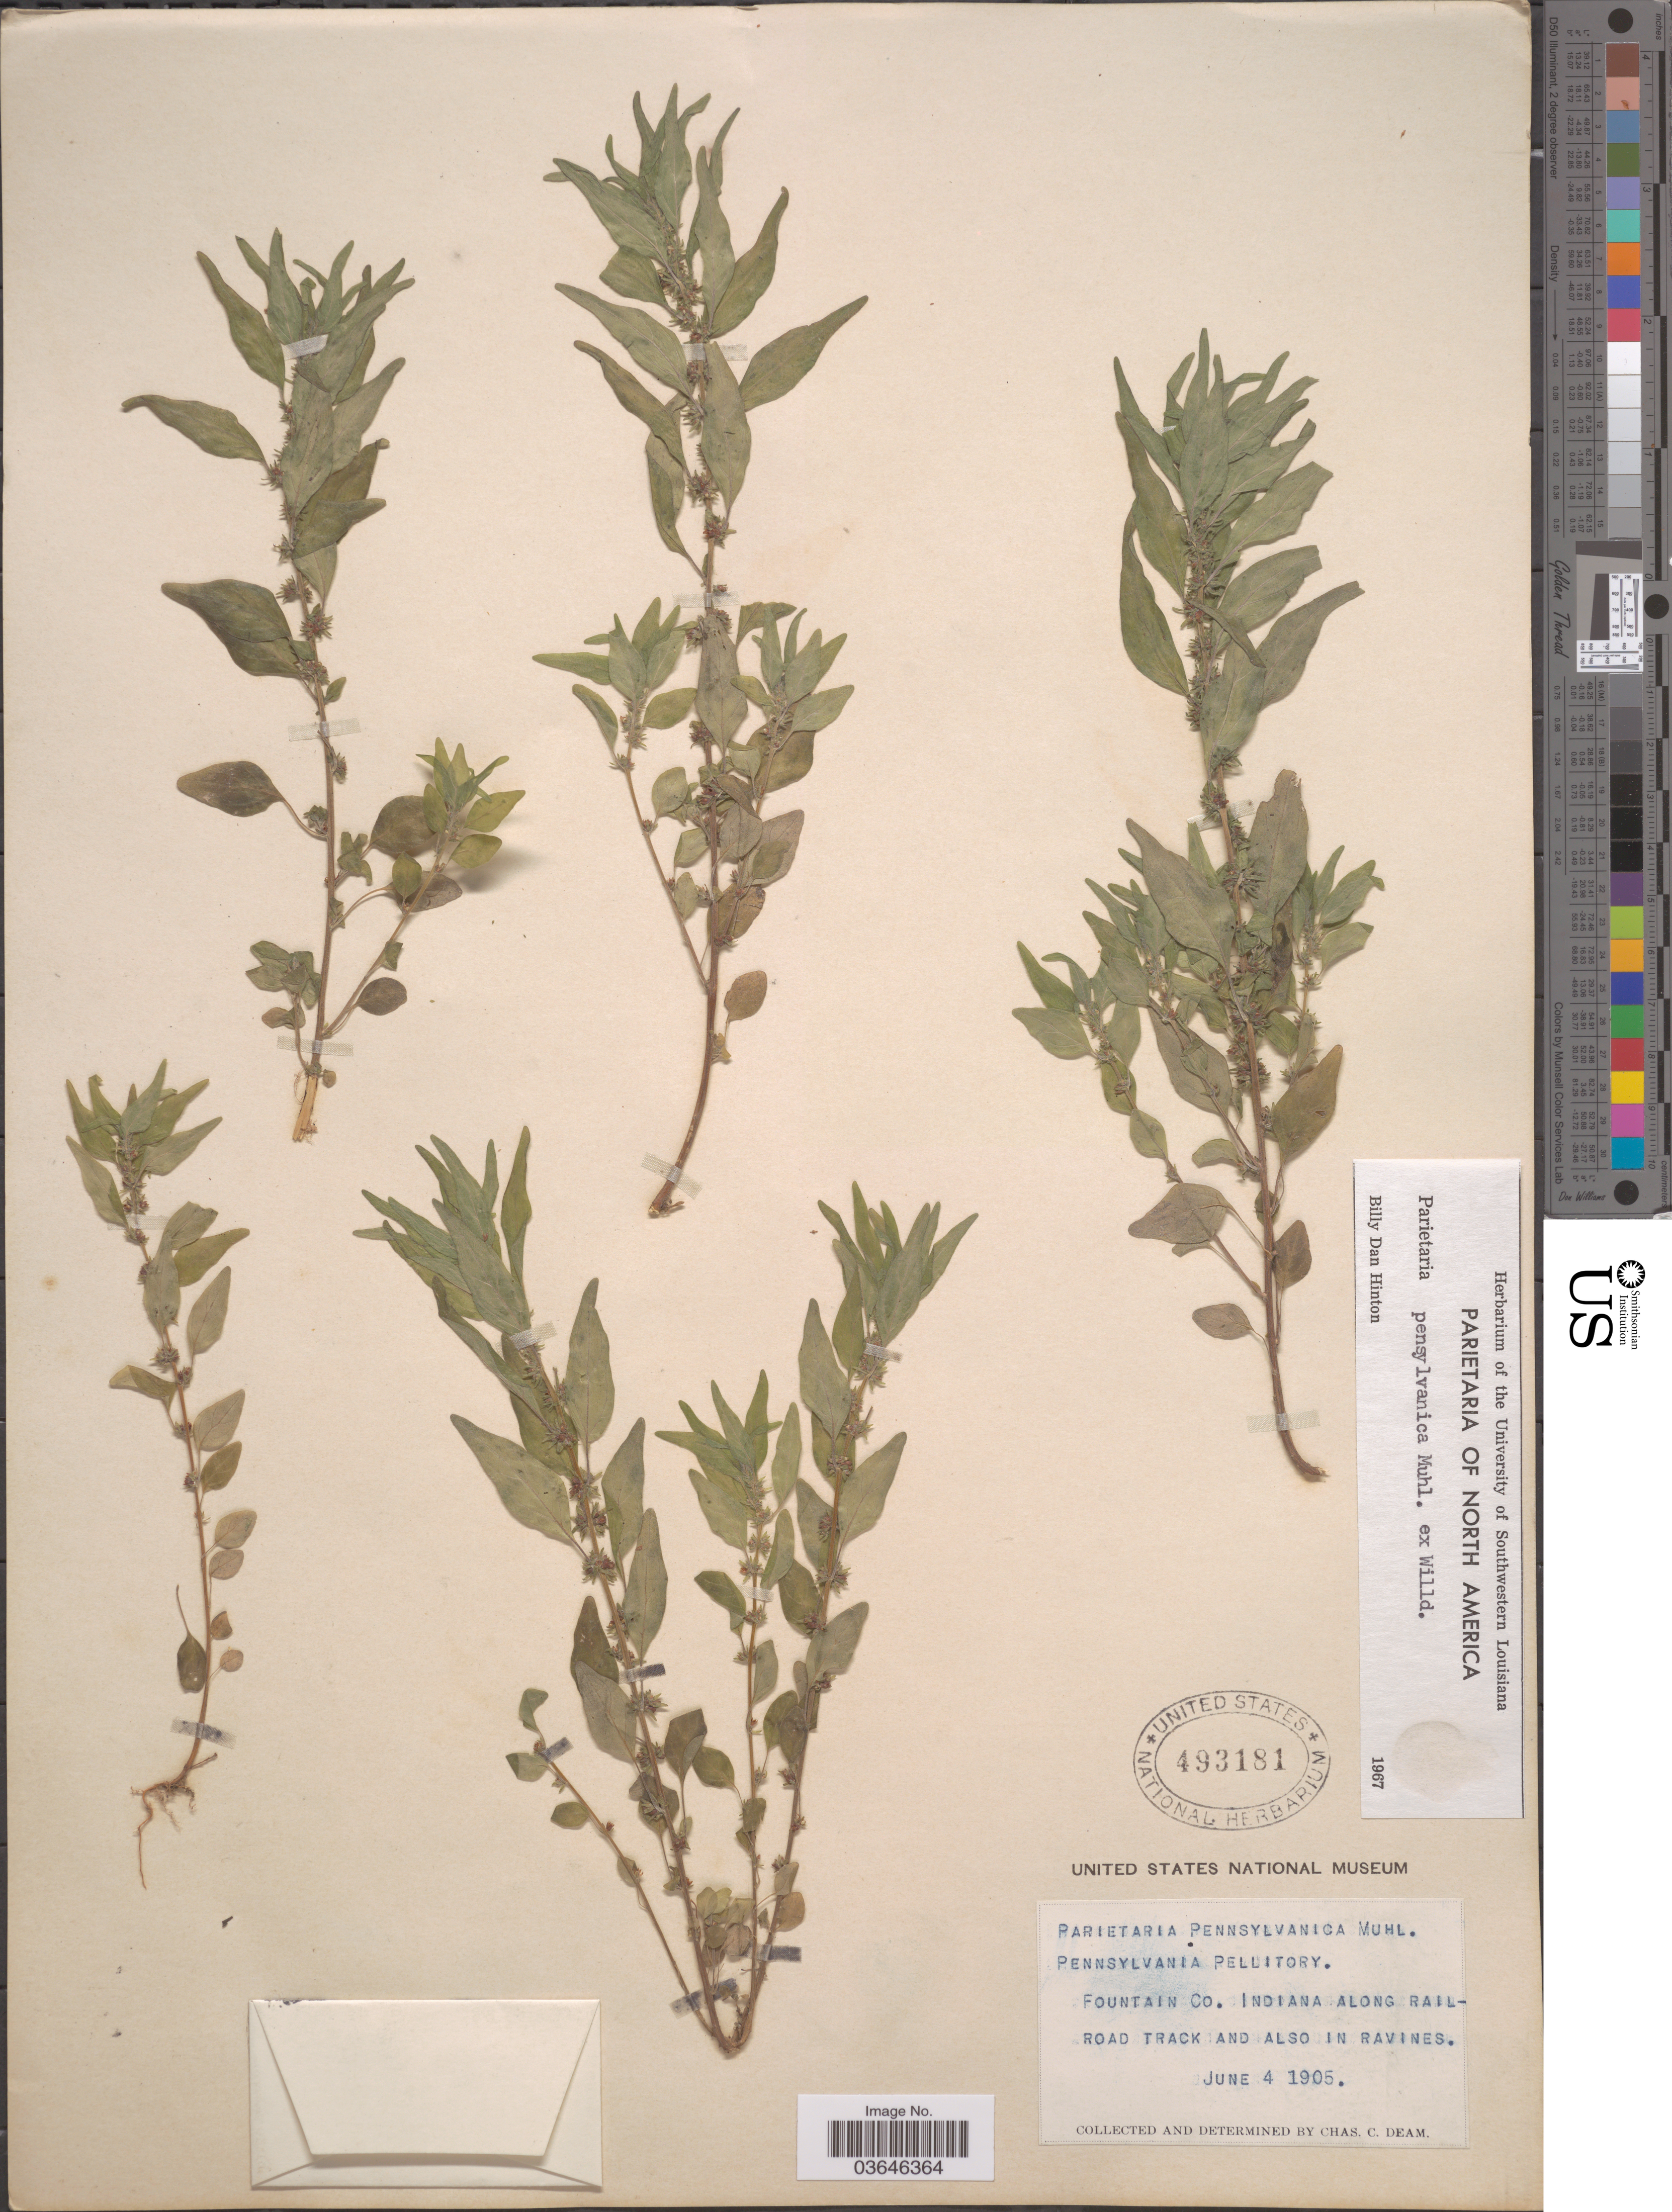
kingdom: Plantae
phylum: Tracheophyta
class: Magnoliopsida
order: Rosales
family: Urticaceae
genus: Parietaria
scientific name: Parietaria pensylvanica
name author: Muhl. ex Willd.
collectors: C. C. Deam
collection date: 1905-06-04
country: United States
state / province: Indiana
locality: Fountain Co. Along railroad track and also in ravines.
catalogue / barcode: US 493181